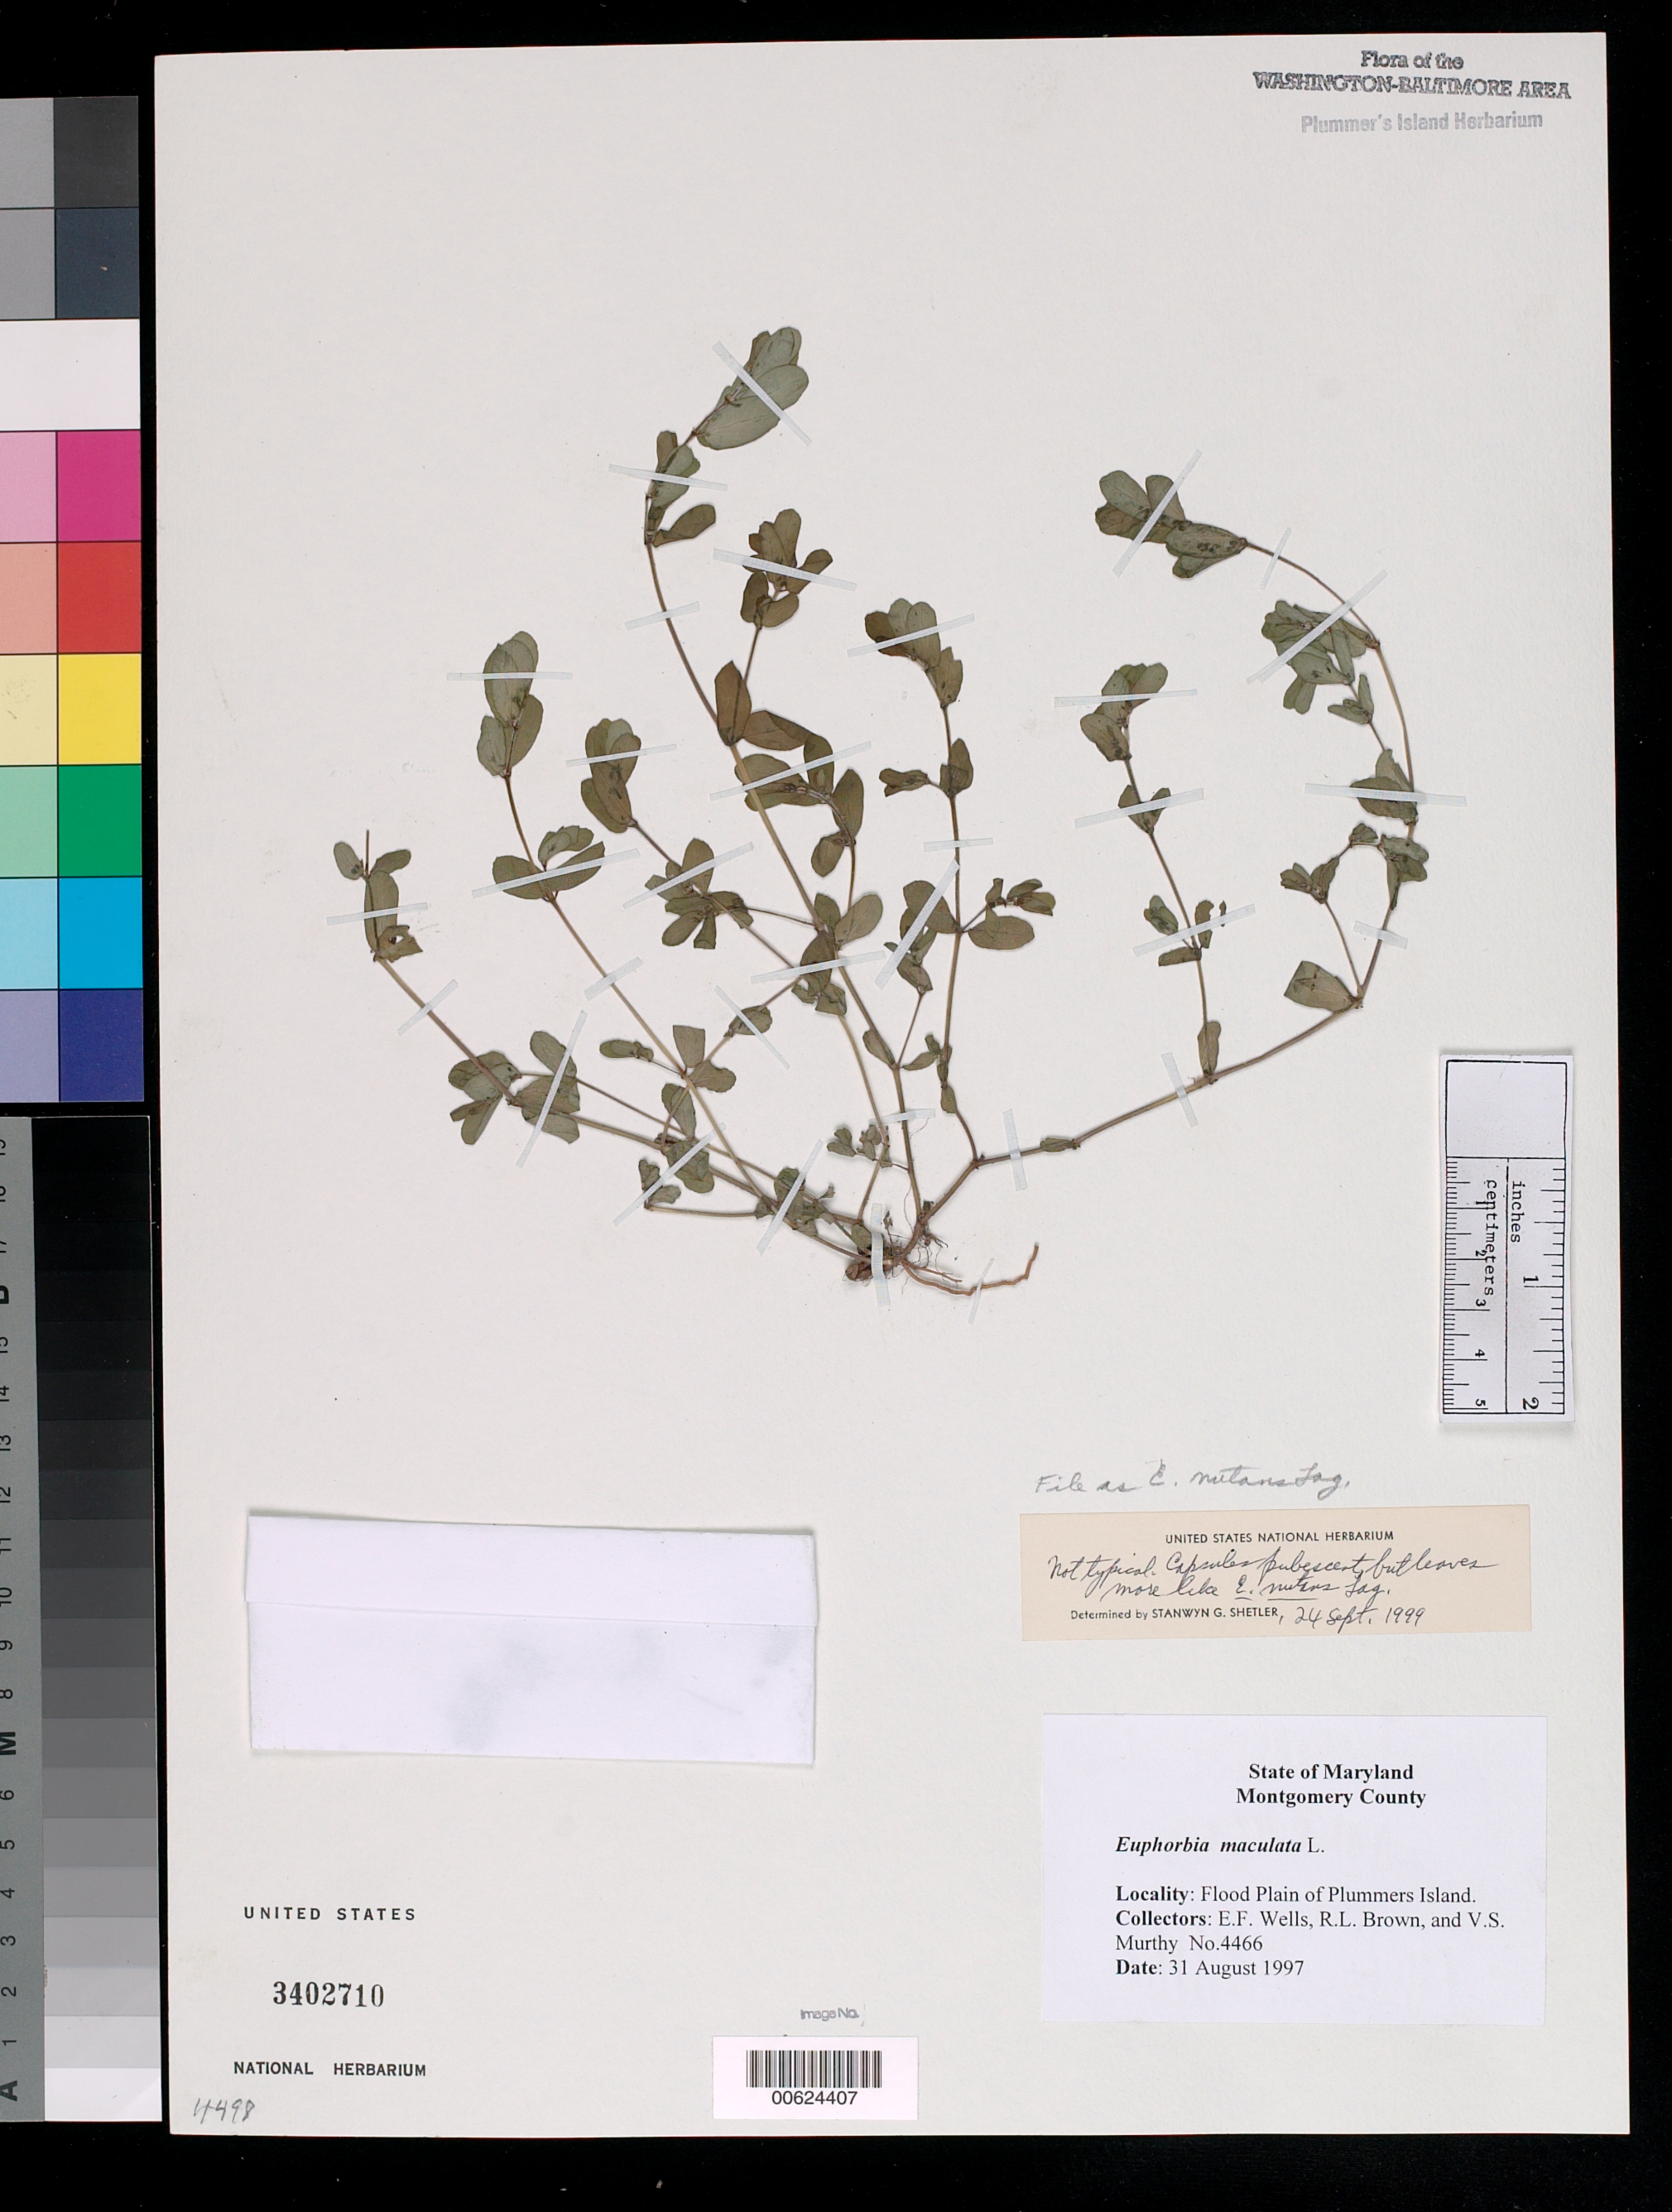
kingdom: Plantae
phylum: Tracheophyta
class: Magnoliopsida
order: Malpighiales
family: Euphorbiaceae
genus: Euphorbia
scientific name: Euphorbia nutans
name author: Lag.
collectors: E. F. Wells, R. L. Brown & V. S. Murthy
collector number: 4466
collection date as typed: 31 Aug 1997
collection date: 1997-08-31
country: United States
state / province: Maryland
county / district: Montgomery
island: Plummers Island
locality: Flood plain of Plummers Island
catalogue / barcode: US 3402710